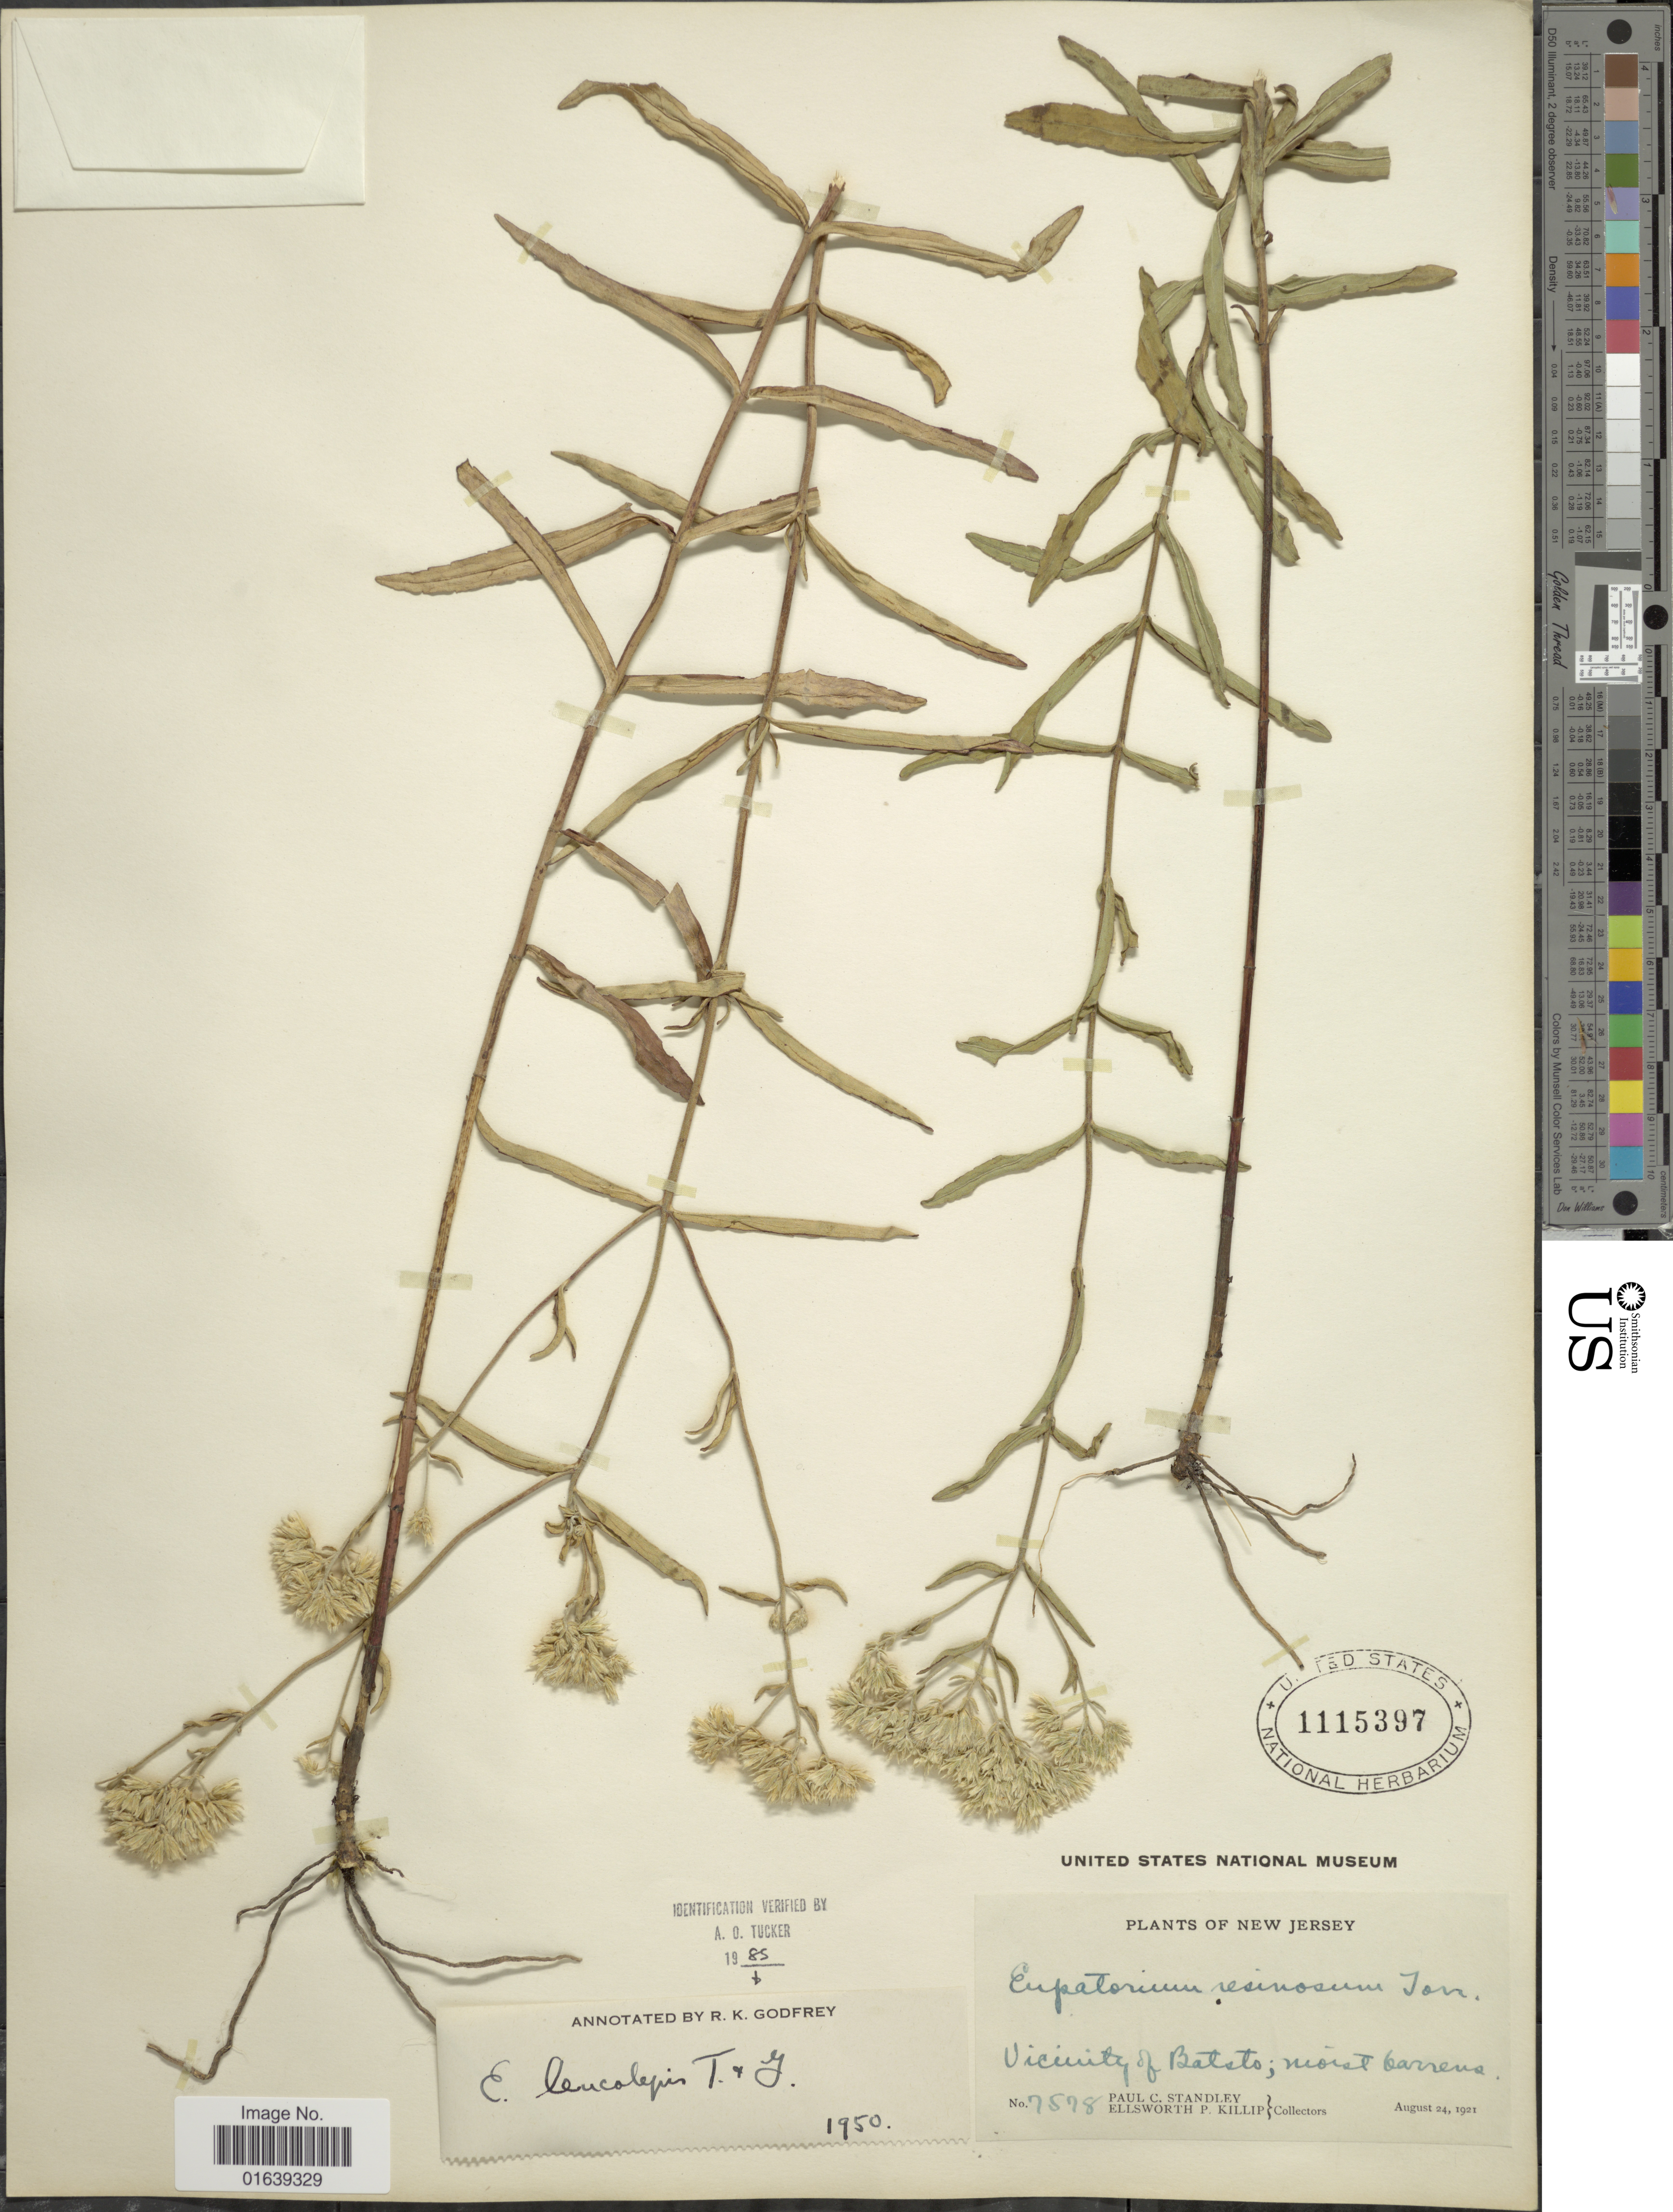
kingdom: Plantae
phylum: Tracheophyta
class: Magnoliopsida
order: Asterales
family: Asteraceae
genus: Eupatorium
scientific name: Eupatorium leucolepis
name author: (DC.) Torr. & A. Gray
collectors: P. C. Standley & E. P. Killip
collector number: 7578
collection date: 1921-08-24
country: United States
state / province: New Jersey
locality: Vicinity of Batsto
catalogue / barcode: US 1115397